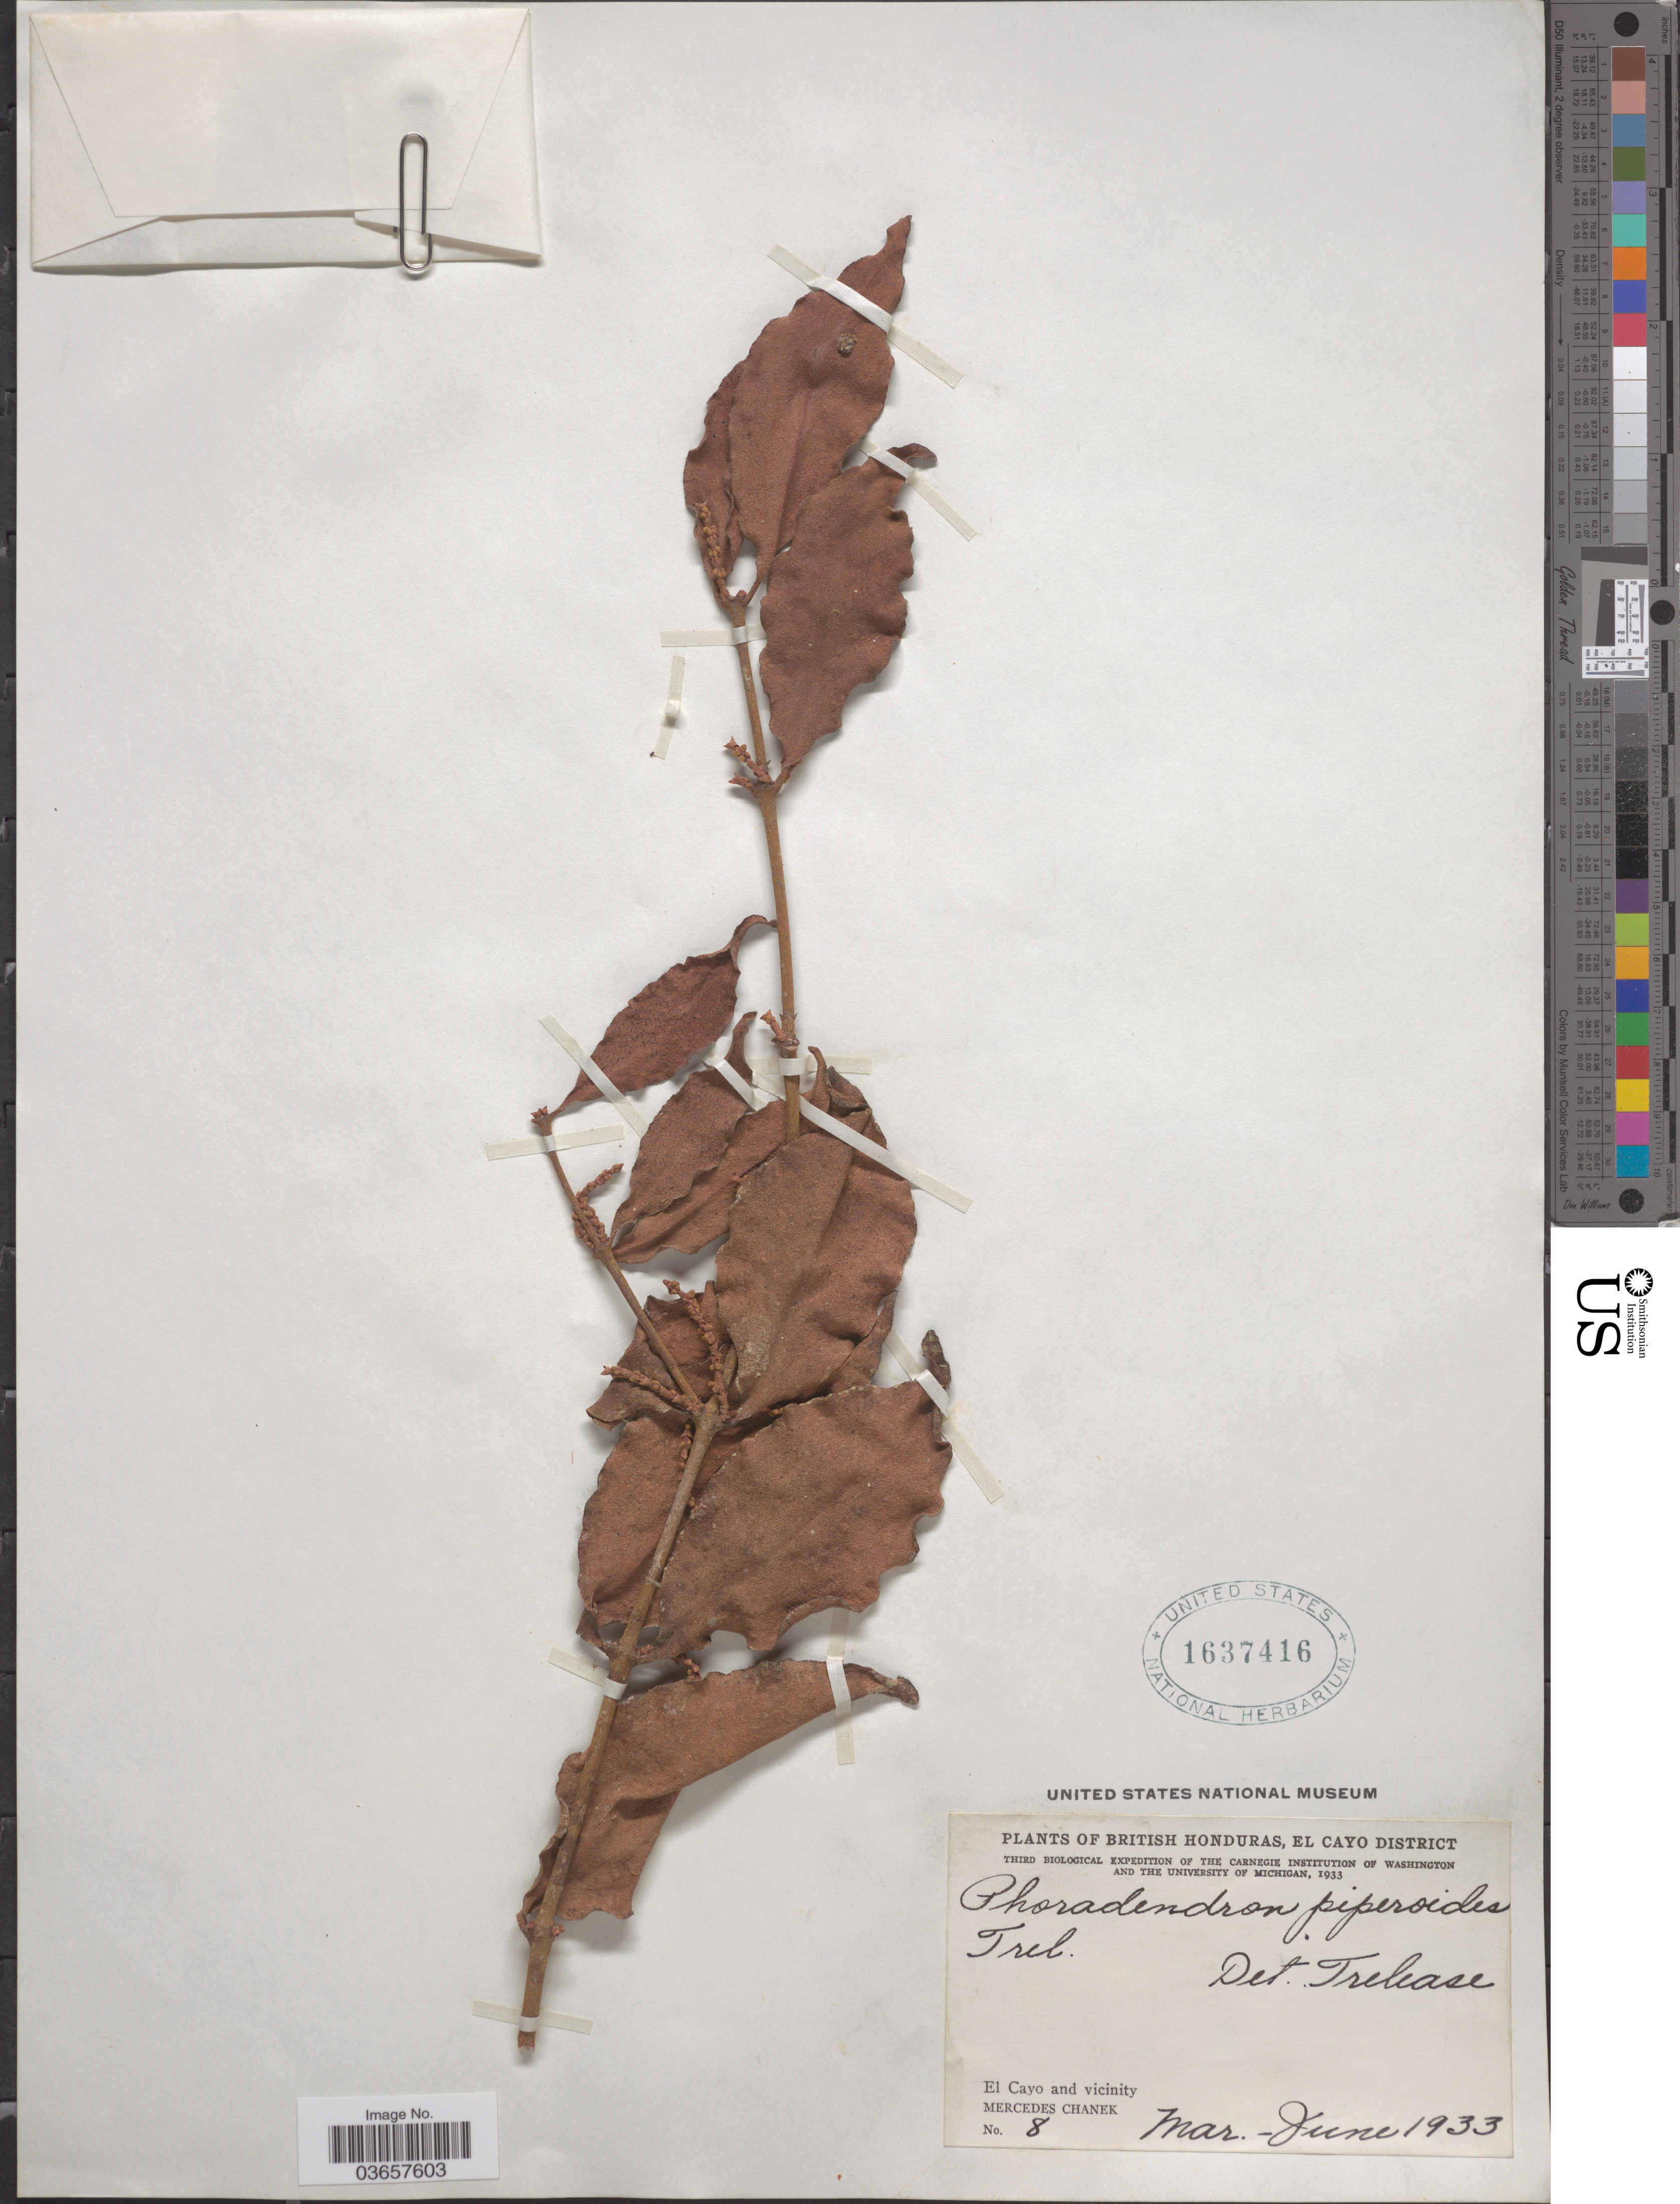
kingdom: Plantae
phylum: Tracheophyta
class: Magnoliopsida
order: Santalales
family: Viscaceae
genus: Phoradendron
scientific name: Phoradendron piperoides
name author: (Kunth) Trel.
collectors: M. Chanek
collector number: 8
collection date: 1933-03/1933-06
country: Belize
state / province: Cayo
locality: British Honduras, El Cayo District. El Cayo and vicinity.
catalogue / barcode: US 1637416